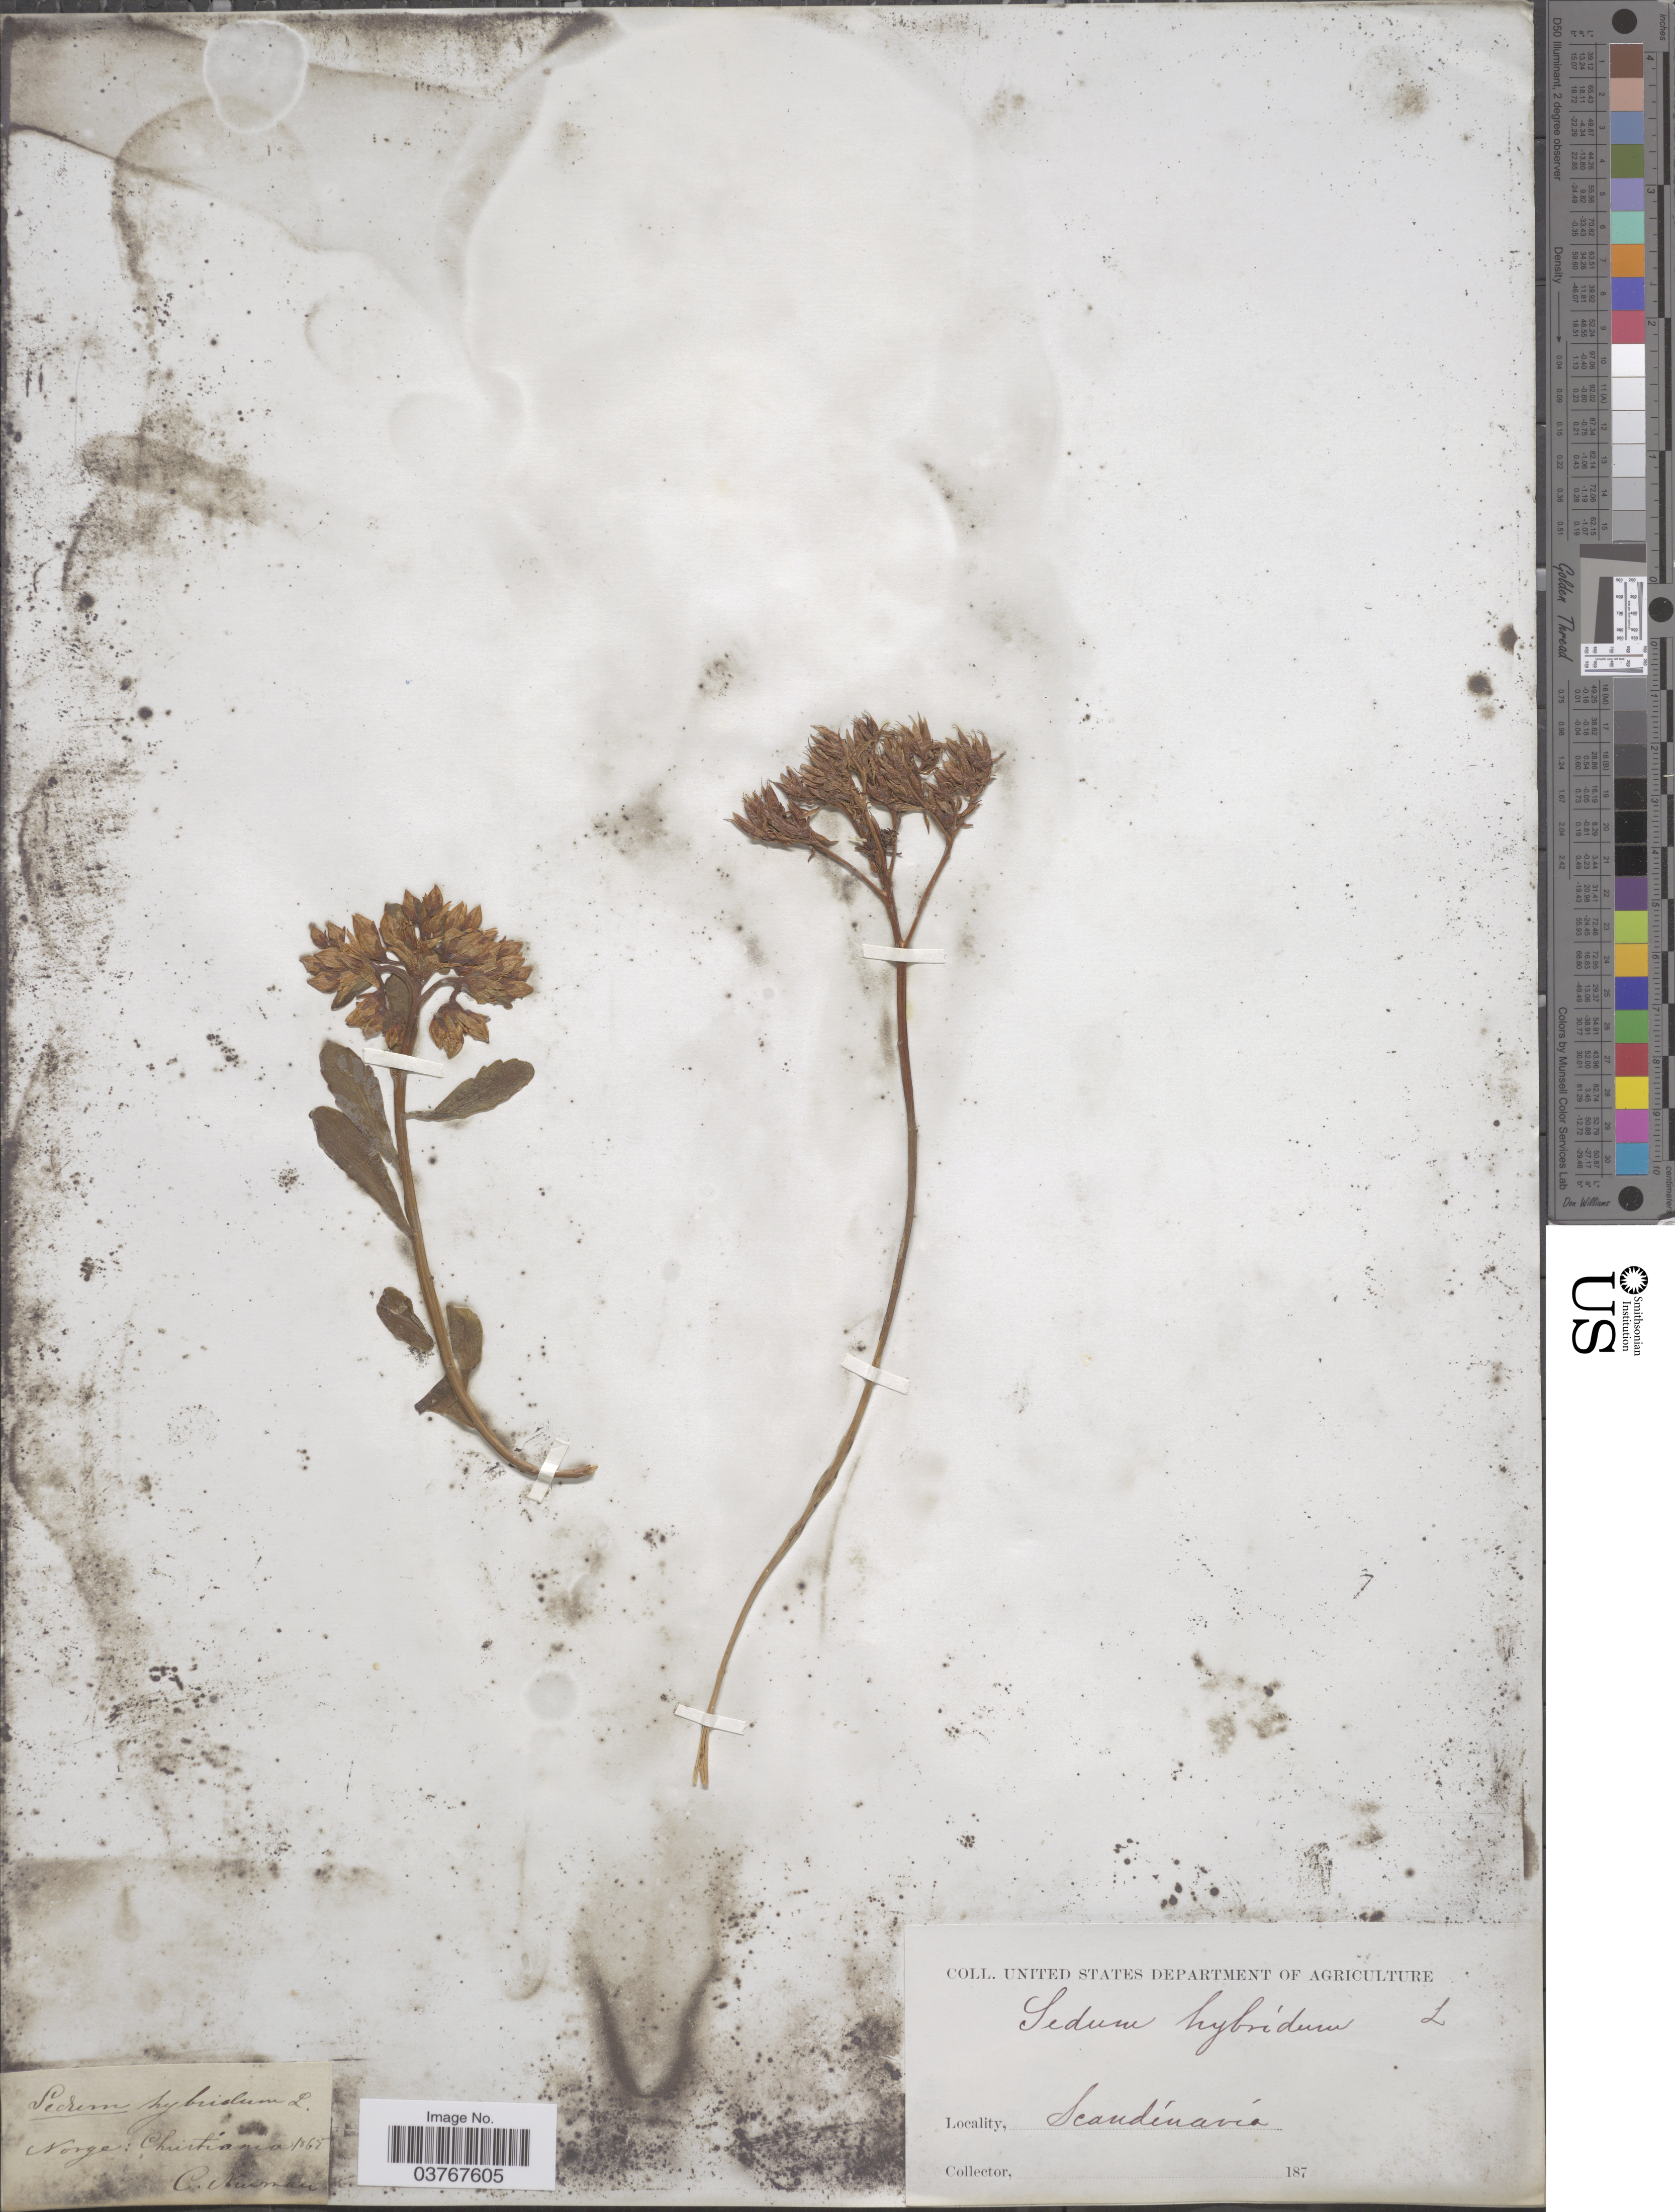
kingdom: Plantae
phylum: Tracheophyta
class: Magnoliopsida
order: Saxifragales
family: Crassulaceae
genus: Phedimus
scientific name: Phedimus hybridus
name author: (L.) 't Hart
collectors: C. Neuman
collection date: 1865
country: Norway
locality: Norge: Christiania. Scandinavia.